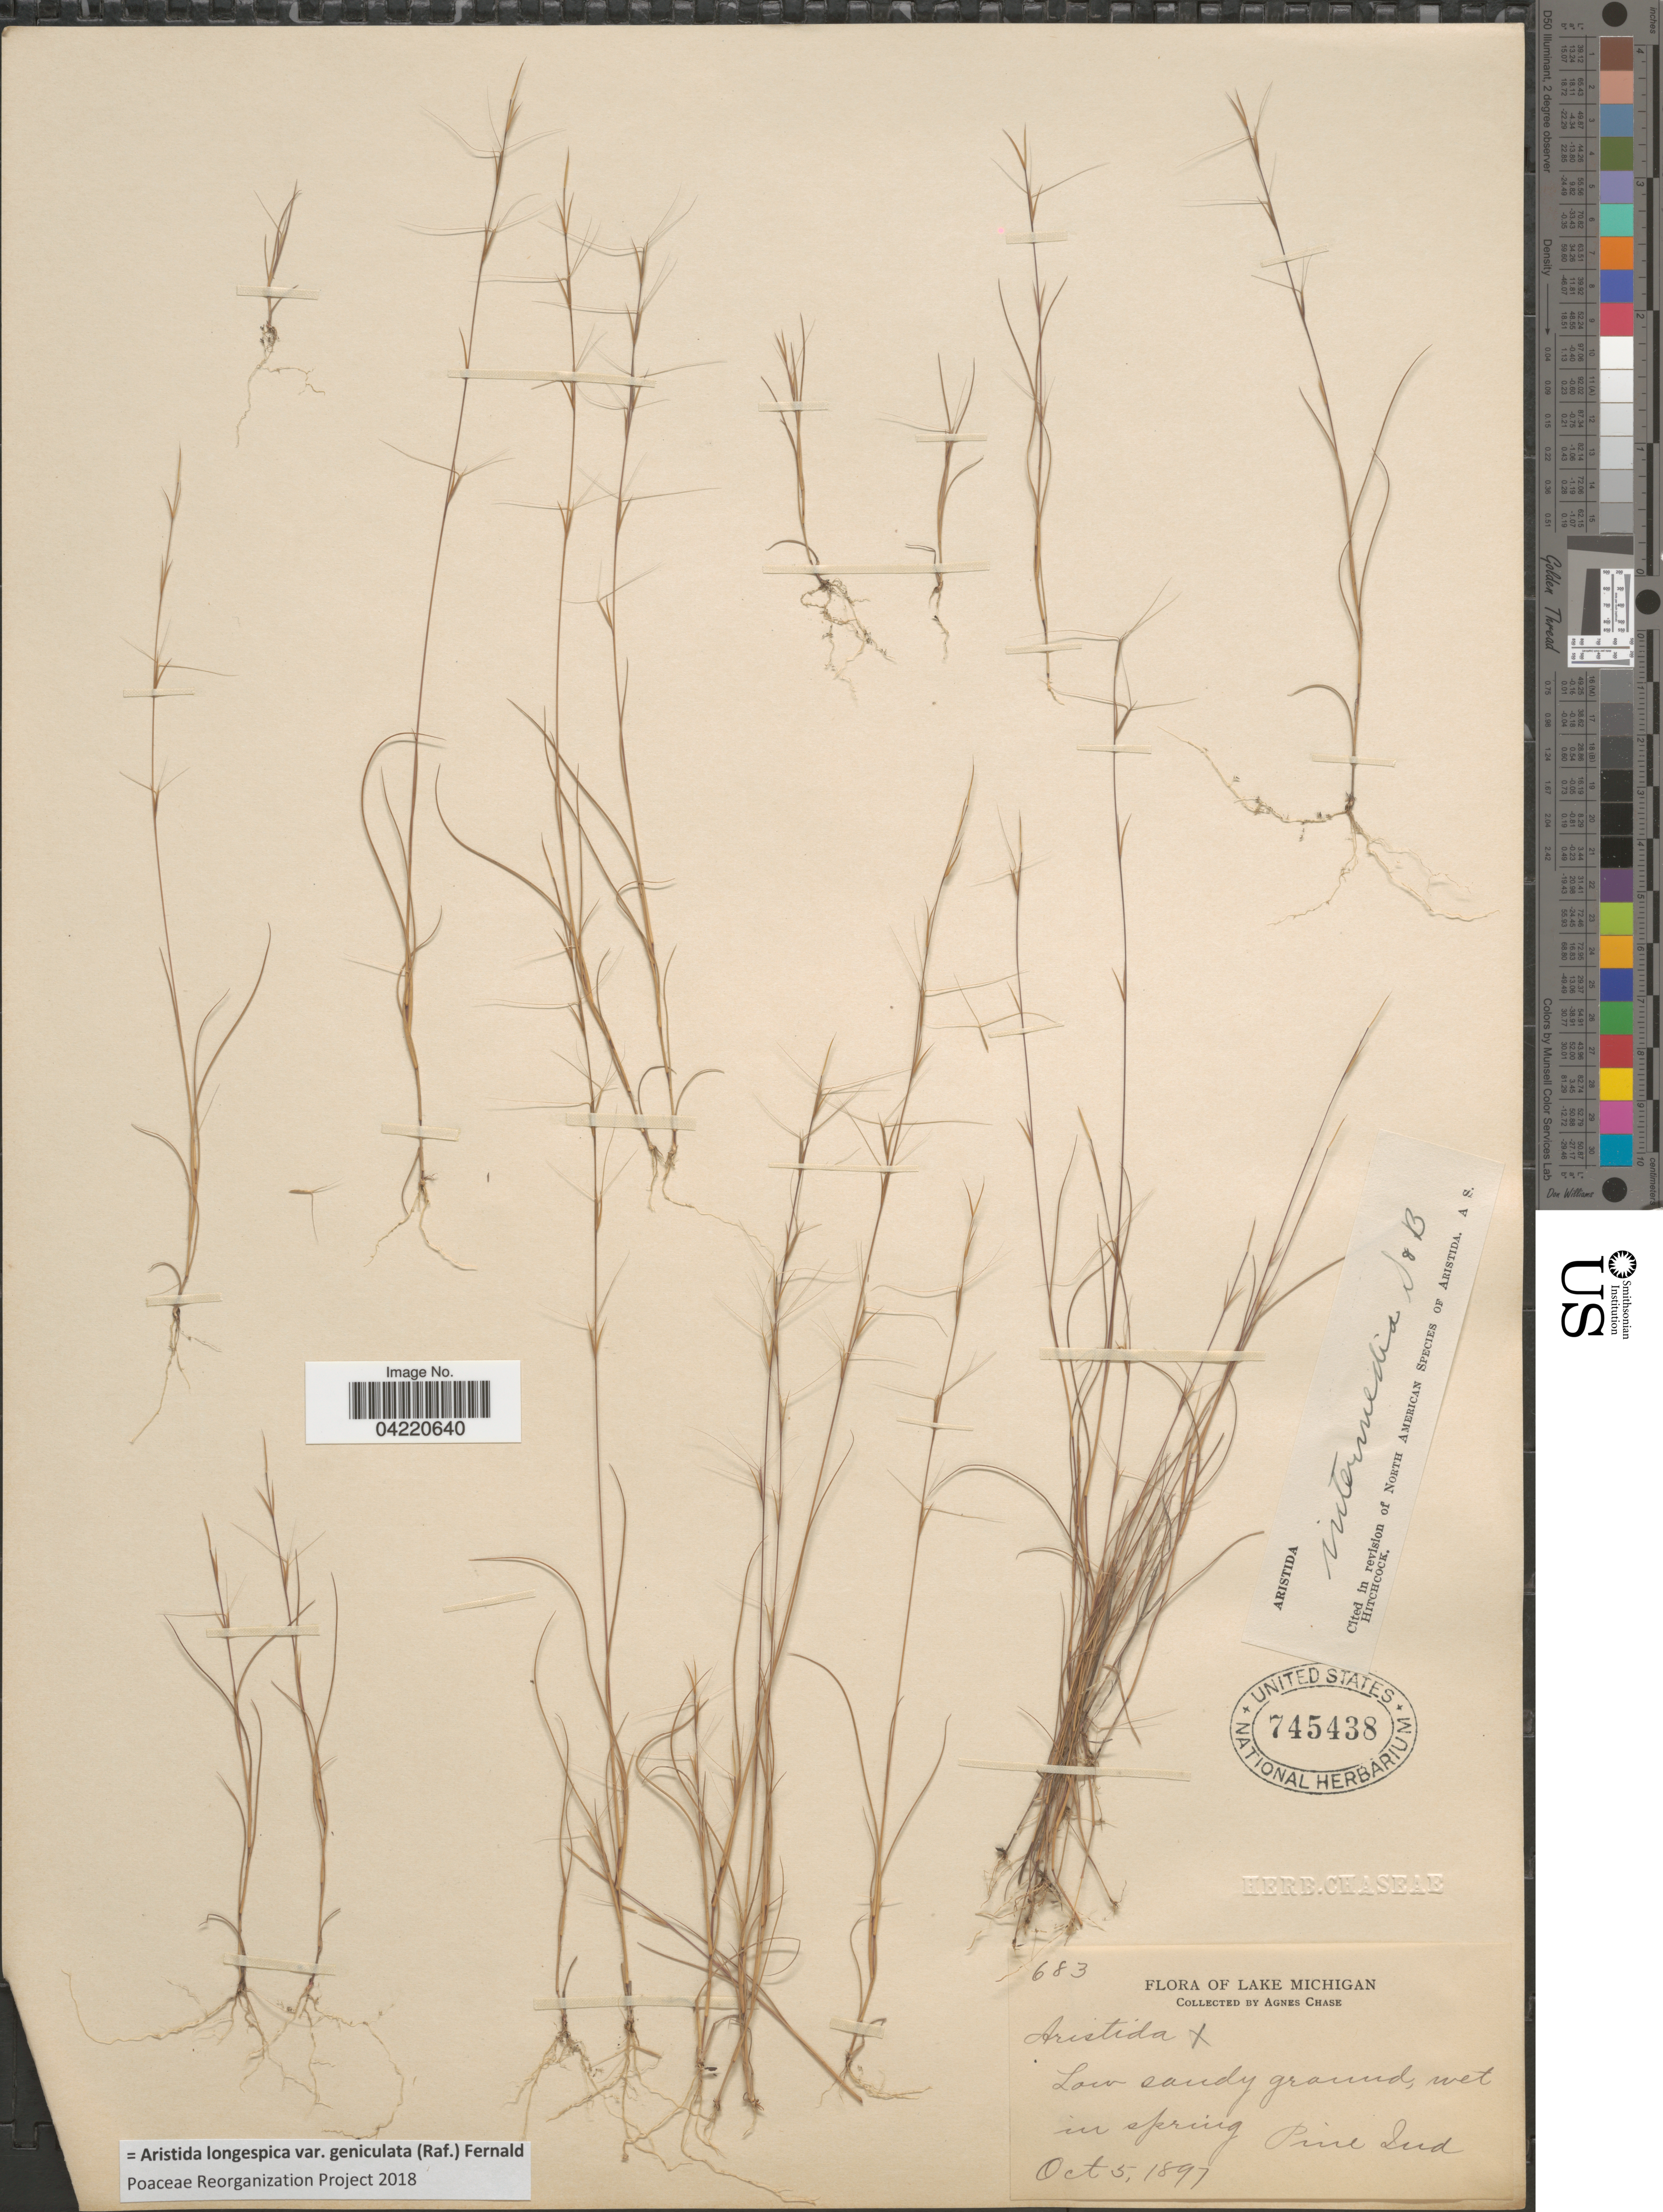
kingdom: Plantae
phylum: Tracheophyta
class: Liliopsida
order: Poales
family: Poaceae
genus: Aristida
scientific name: Aristida longespica var. geniculata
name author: (Raf.) Fernald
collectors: A. Chase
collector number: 683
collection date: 1897-10-05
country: United States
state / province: Indiana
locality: Lake Michigan. Low sandy ground, wet in spring. Pine.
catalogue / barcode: US 745438